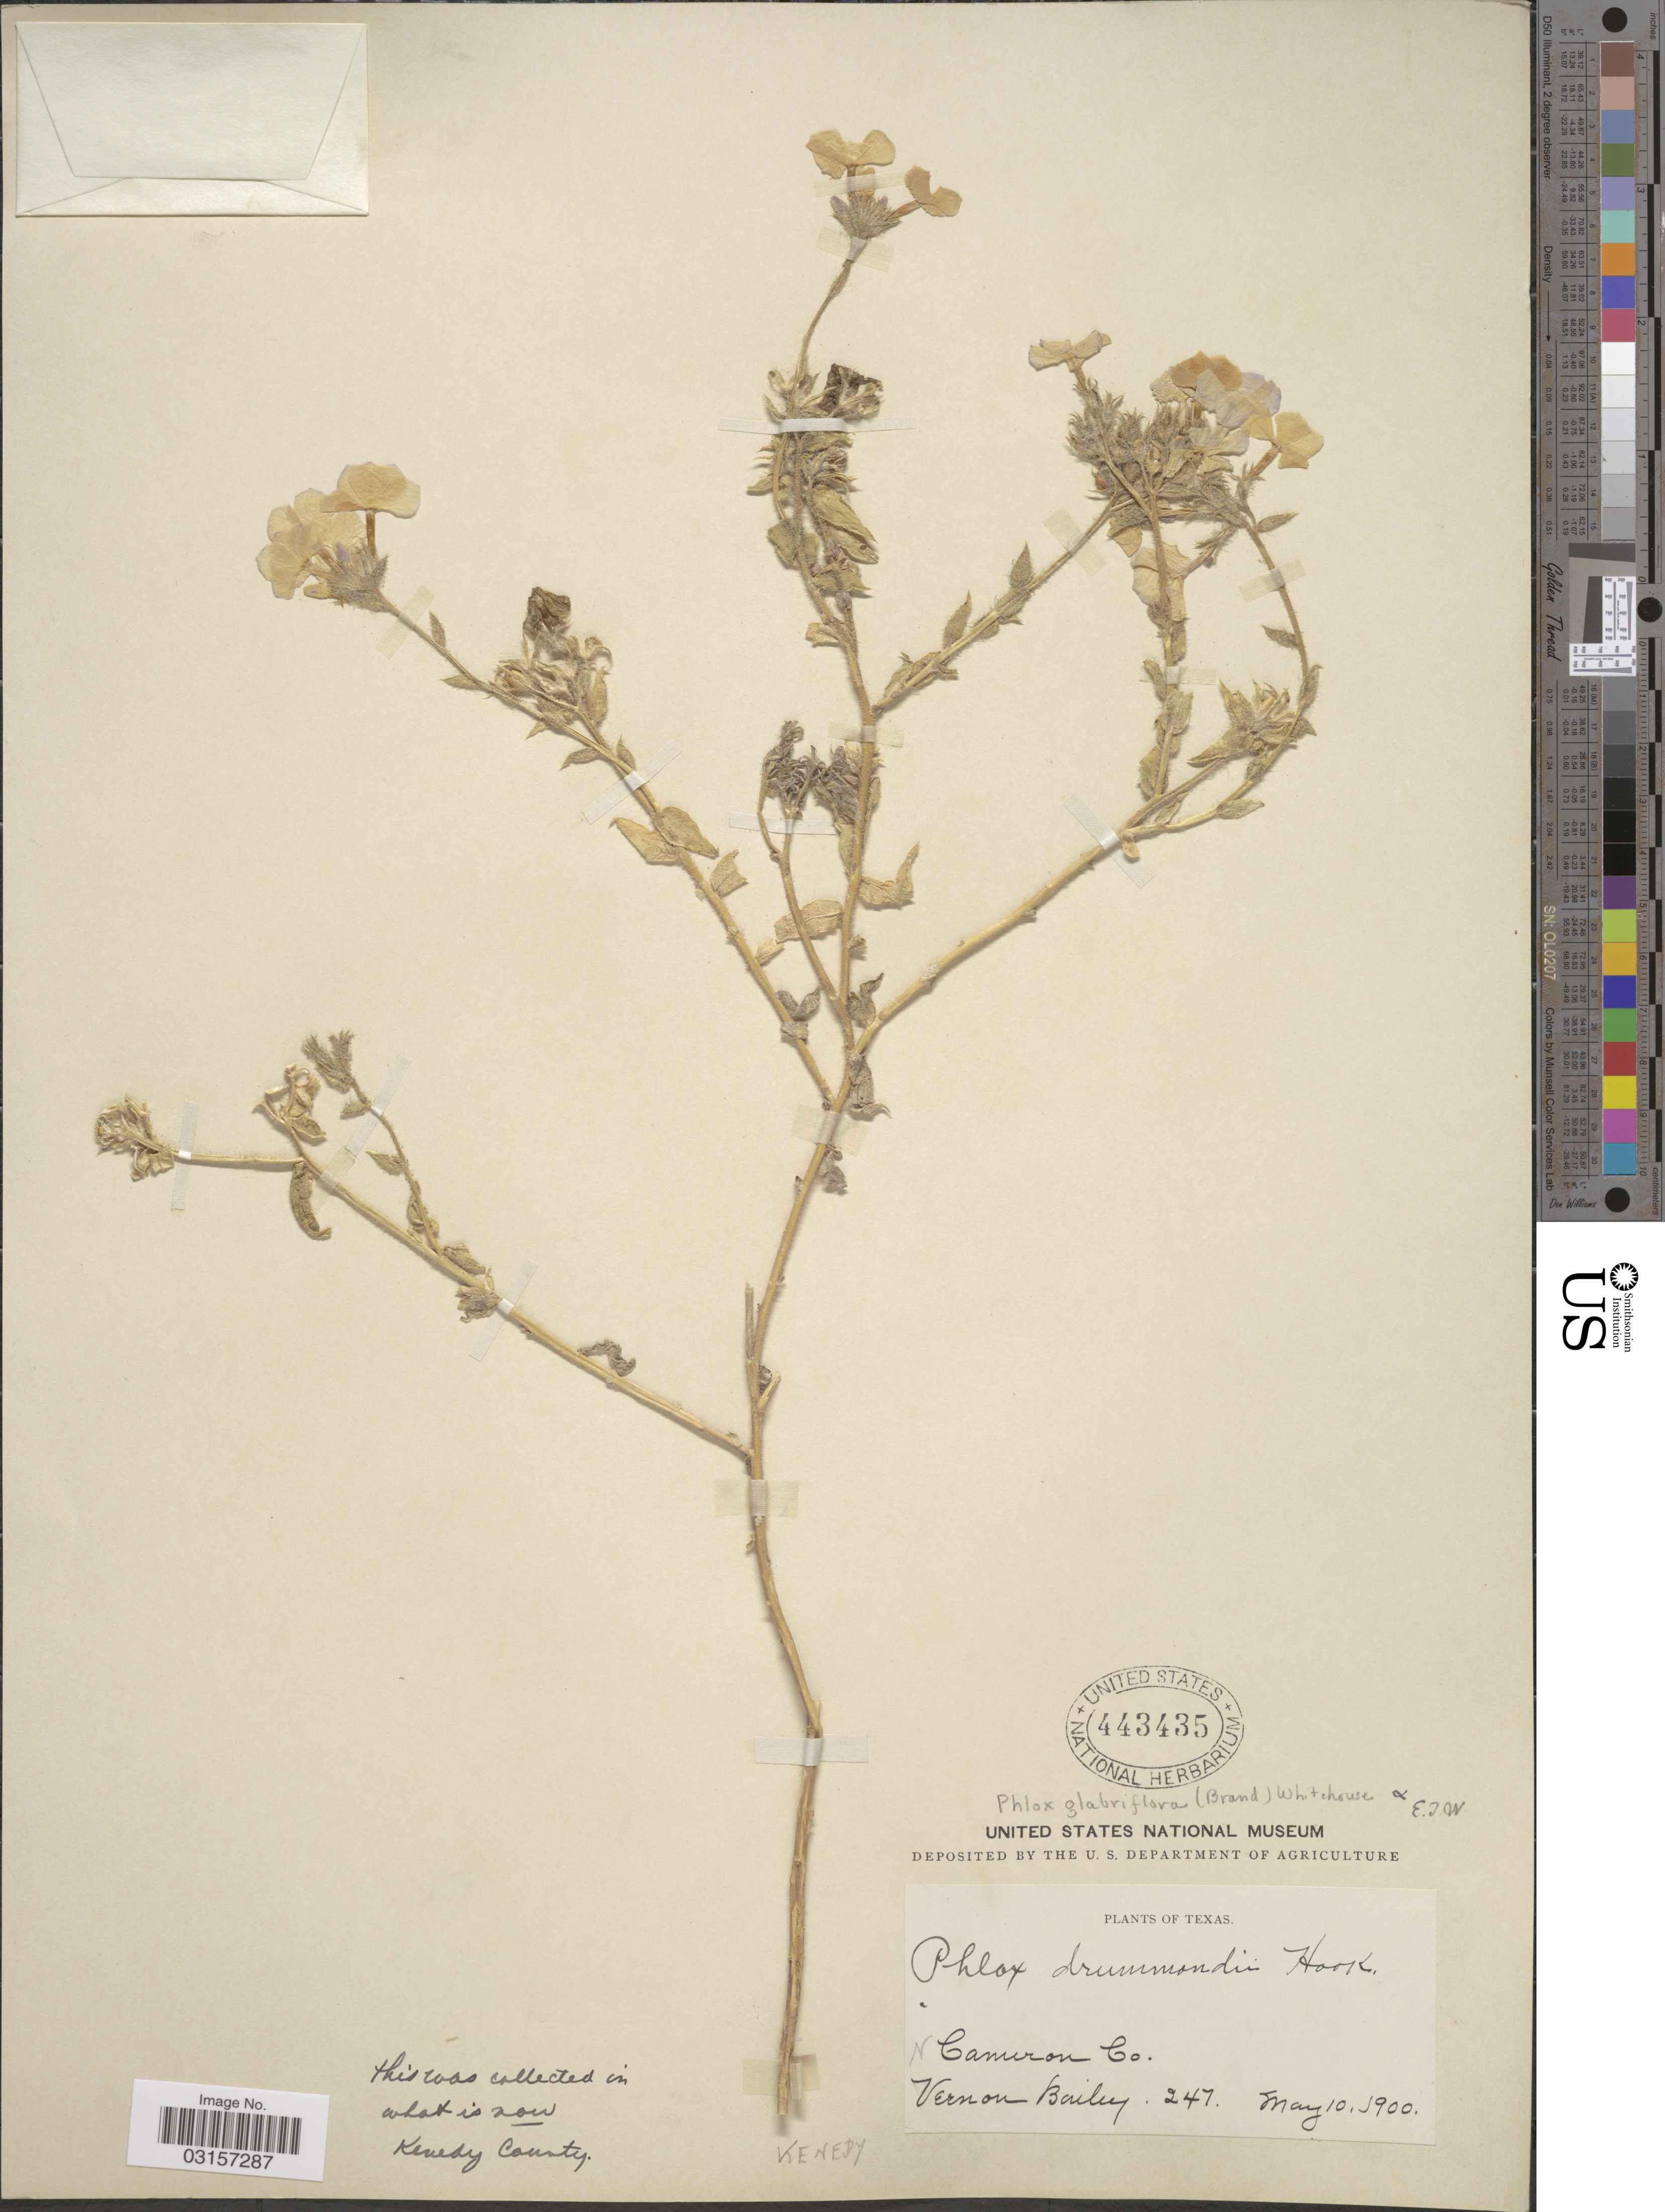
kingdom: Plantae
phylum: Tracheophyta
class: Magnoliopsida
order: Ericales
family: Polemoniaceae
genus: Phlox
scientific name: Phlox glabriflora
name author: (Brand) Whitehouse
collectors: V. O. Bailey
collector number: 247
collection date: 1900-05-10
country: United States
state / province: Texas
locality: Kenedy County, N Cameron Co.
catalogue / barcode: US 443435